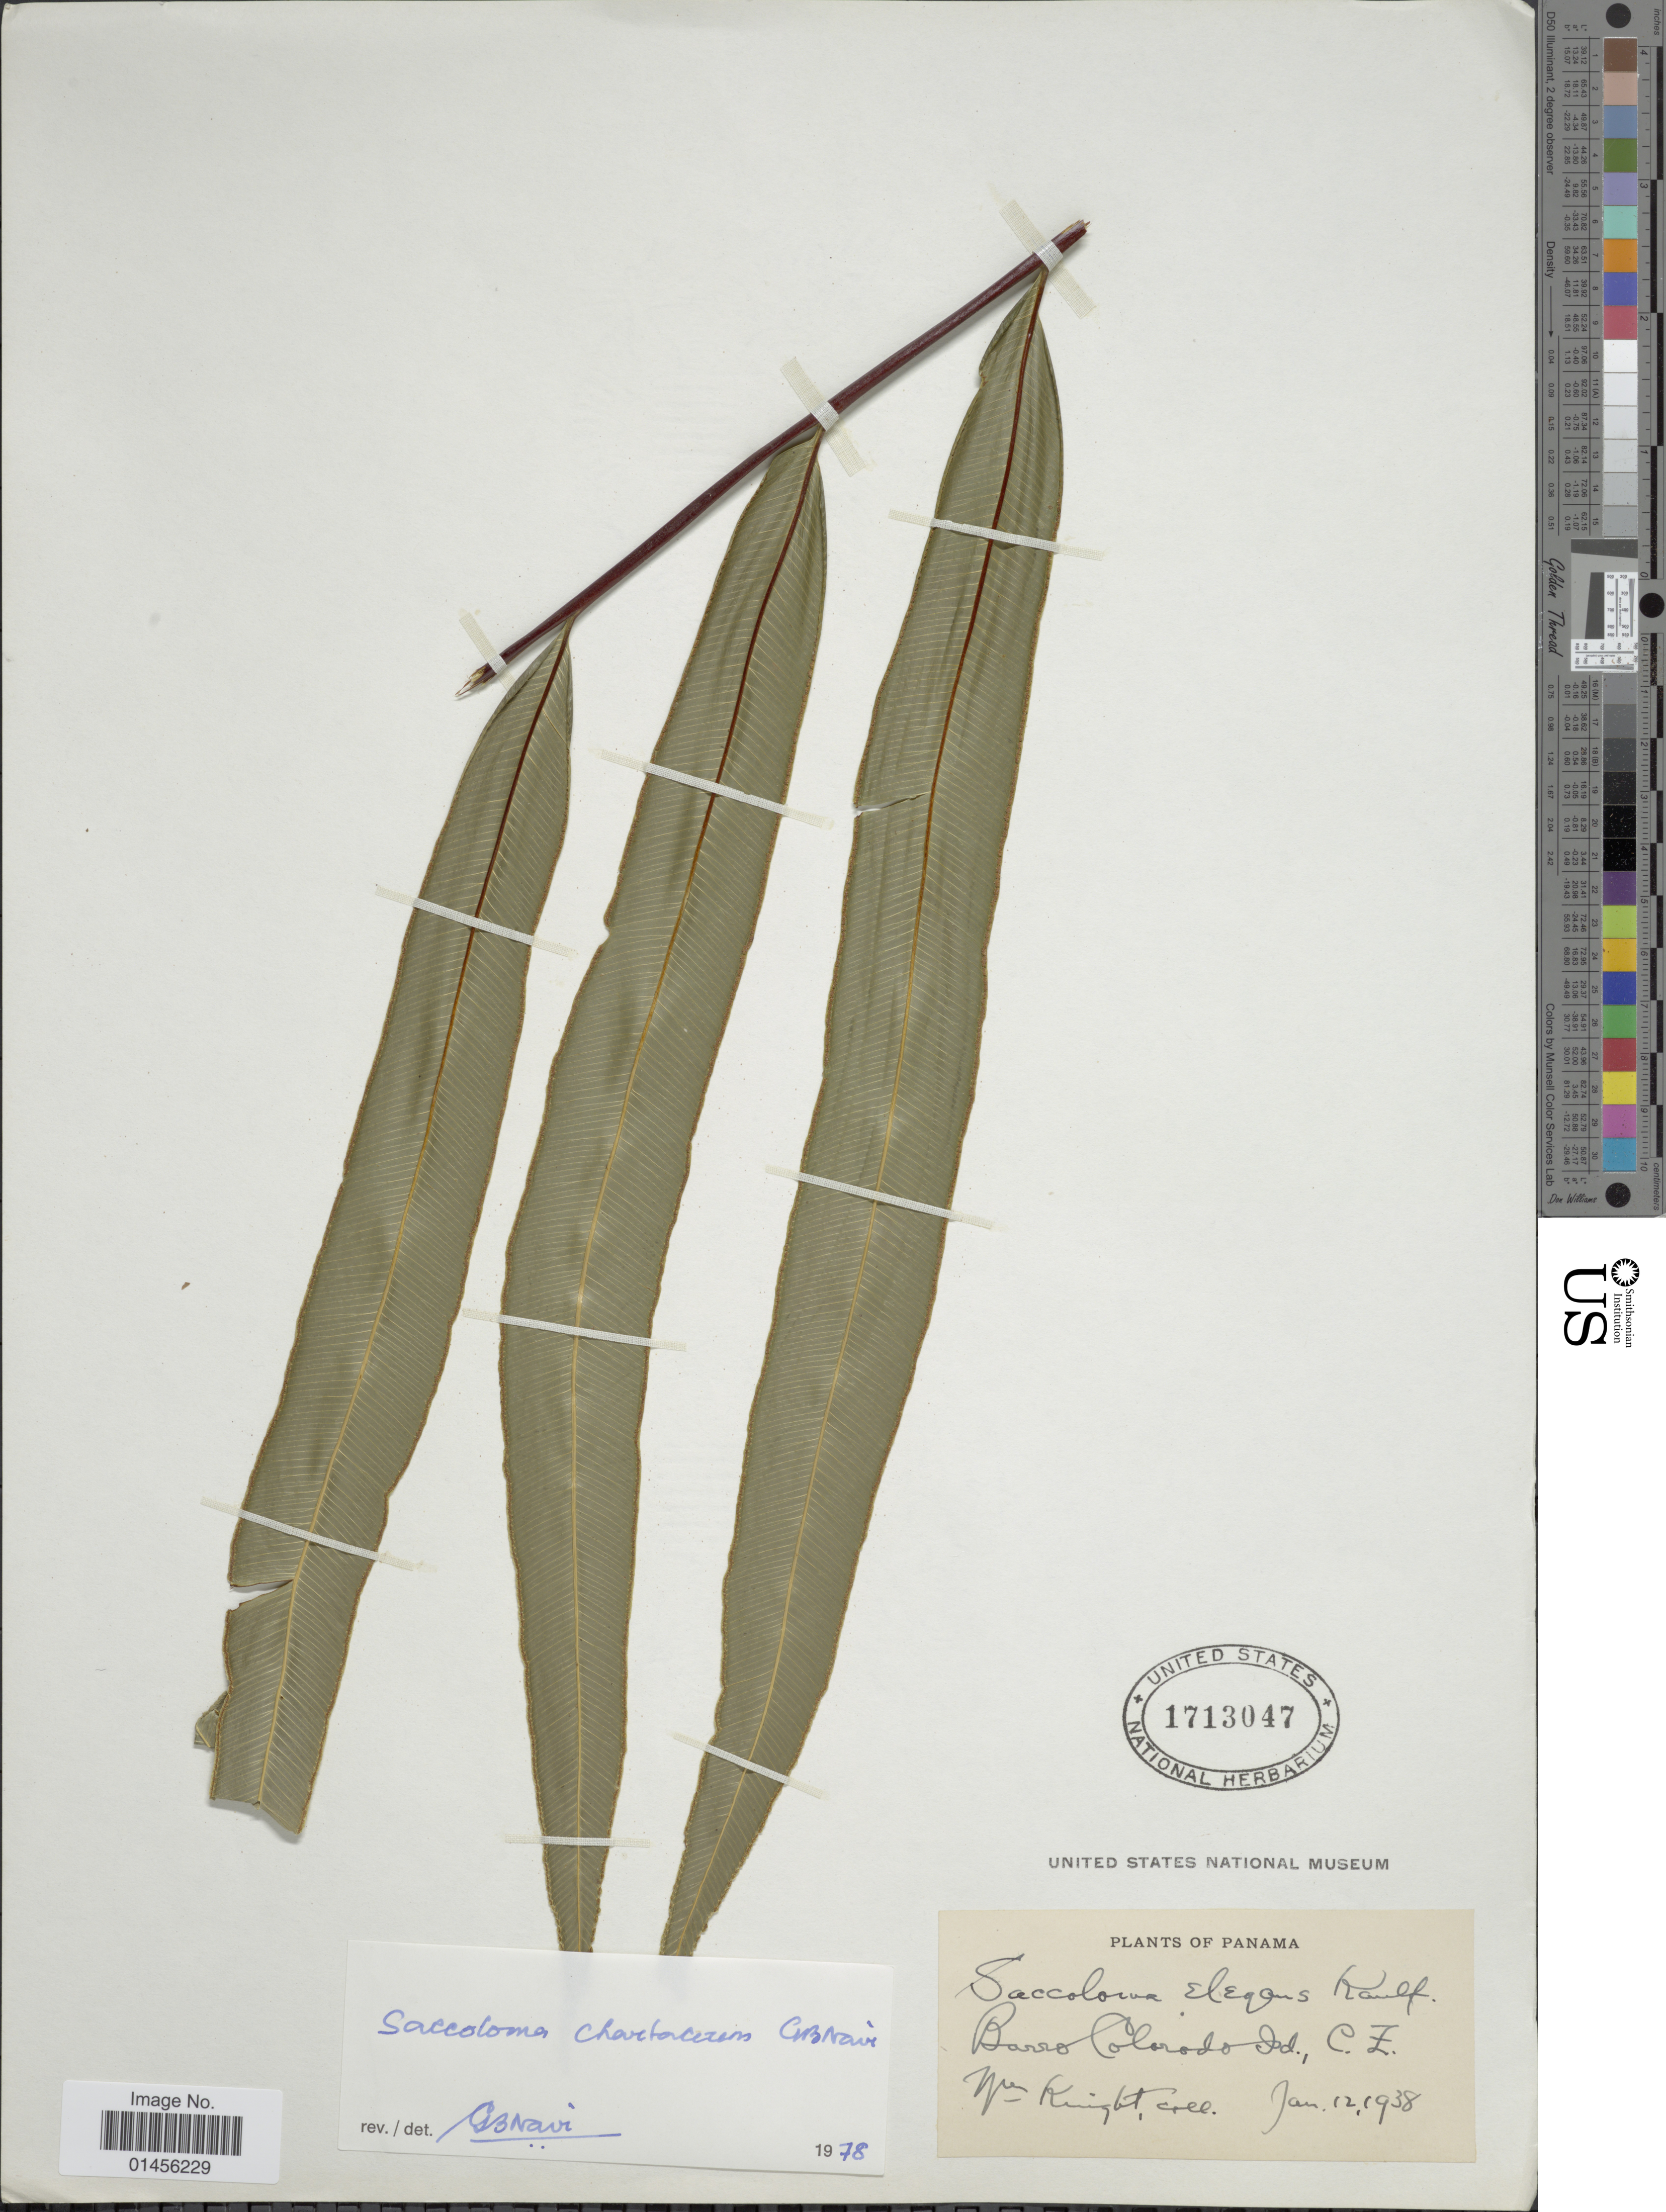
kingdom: Plantae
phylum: Tracheophyta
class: Polypodiopsida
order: Polypodiales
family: Saccolomataceae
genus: Saccoloma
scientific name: Saccoloma elegans subsp. chartaceum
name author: Cremers & K.U. Kramer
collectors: W. Knight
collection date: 1938-01-12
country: Panama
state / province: Panamá Oeste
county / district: Canal Zone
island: Barro Colorado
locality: Barro Colorado Id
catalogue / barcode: US 1713047